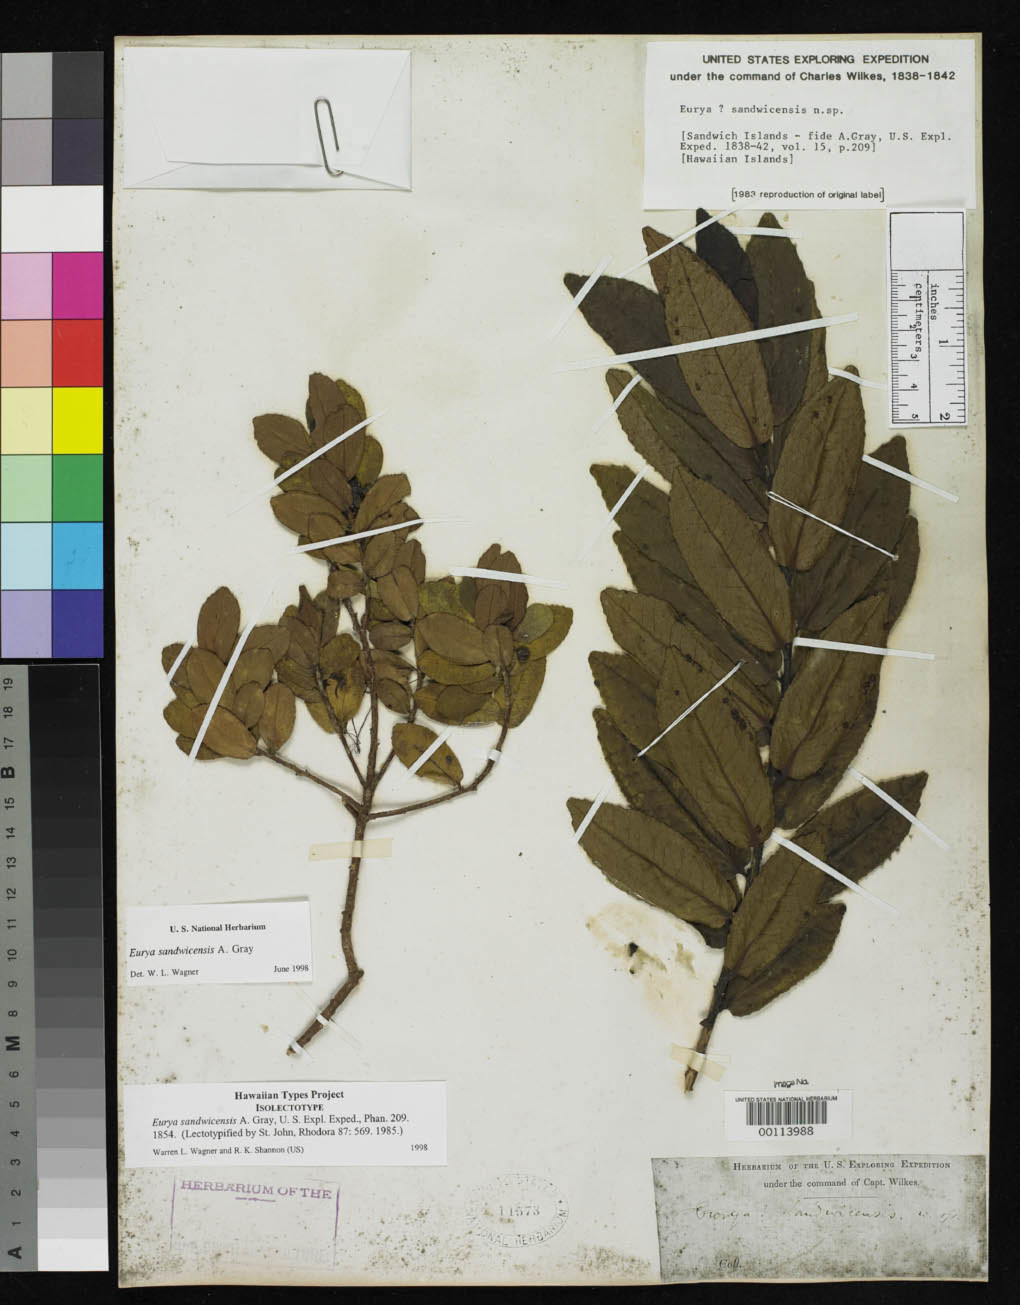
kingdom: Plantae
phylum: Tracheophyta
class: Magnoliopsida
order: Ericales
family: Pentaphylacaceae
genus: Eurya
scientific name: Eurya sandwicensis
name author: A. Gray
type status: Isolectotype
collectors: Wilkes Explor. Exped.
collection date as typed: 1838 to -- --- 1842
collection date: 1838/1842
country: United States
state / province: Hawaii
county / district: Honolulu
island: Oahu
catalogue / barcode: US 11573